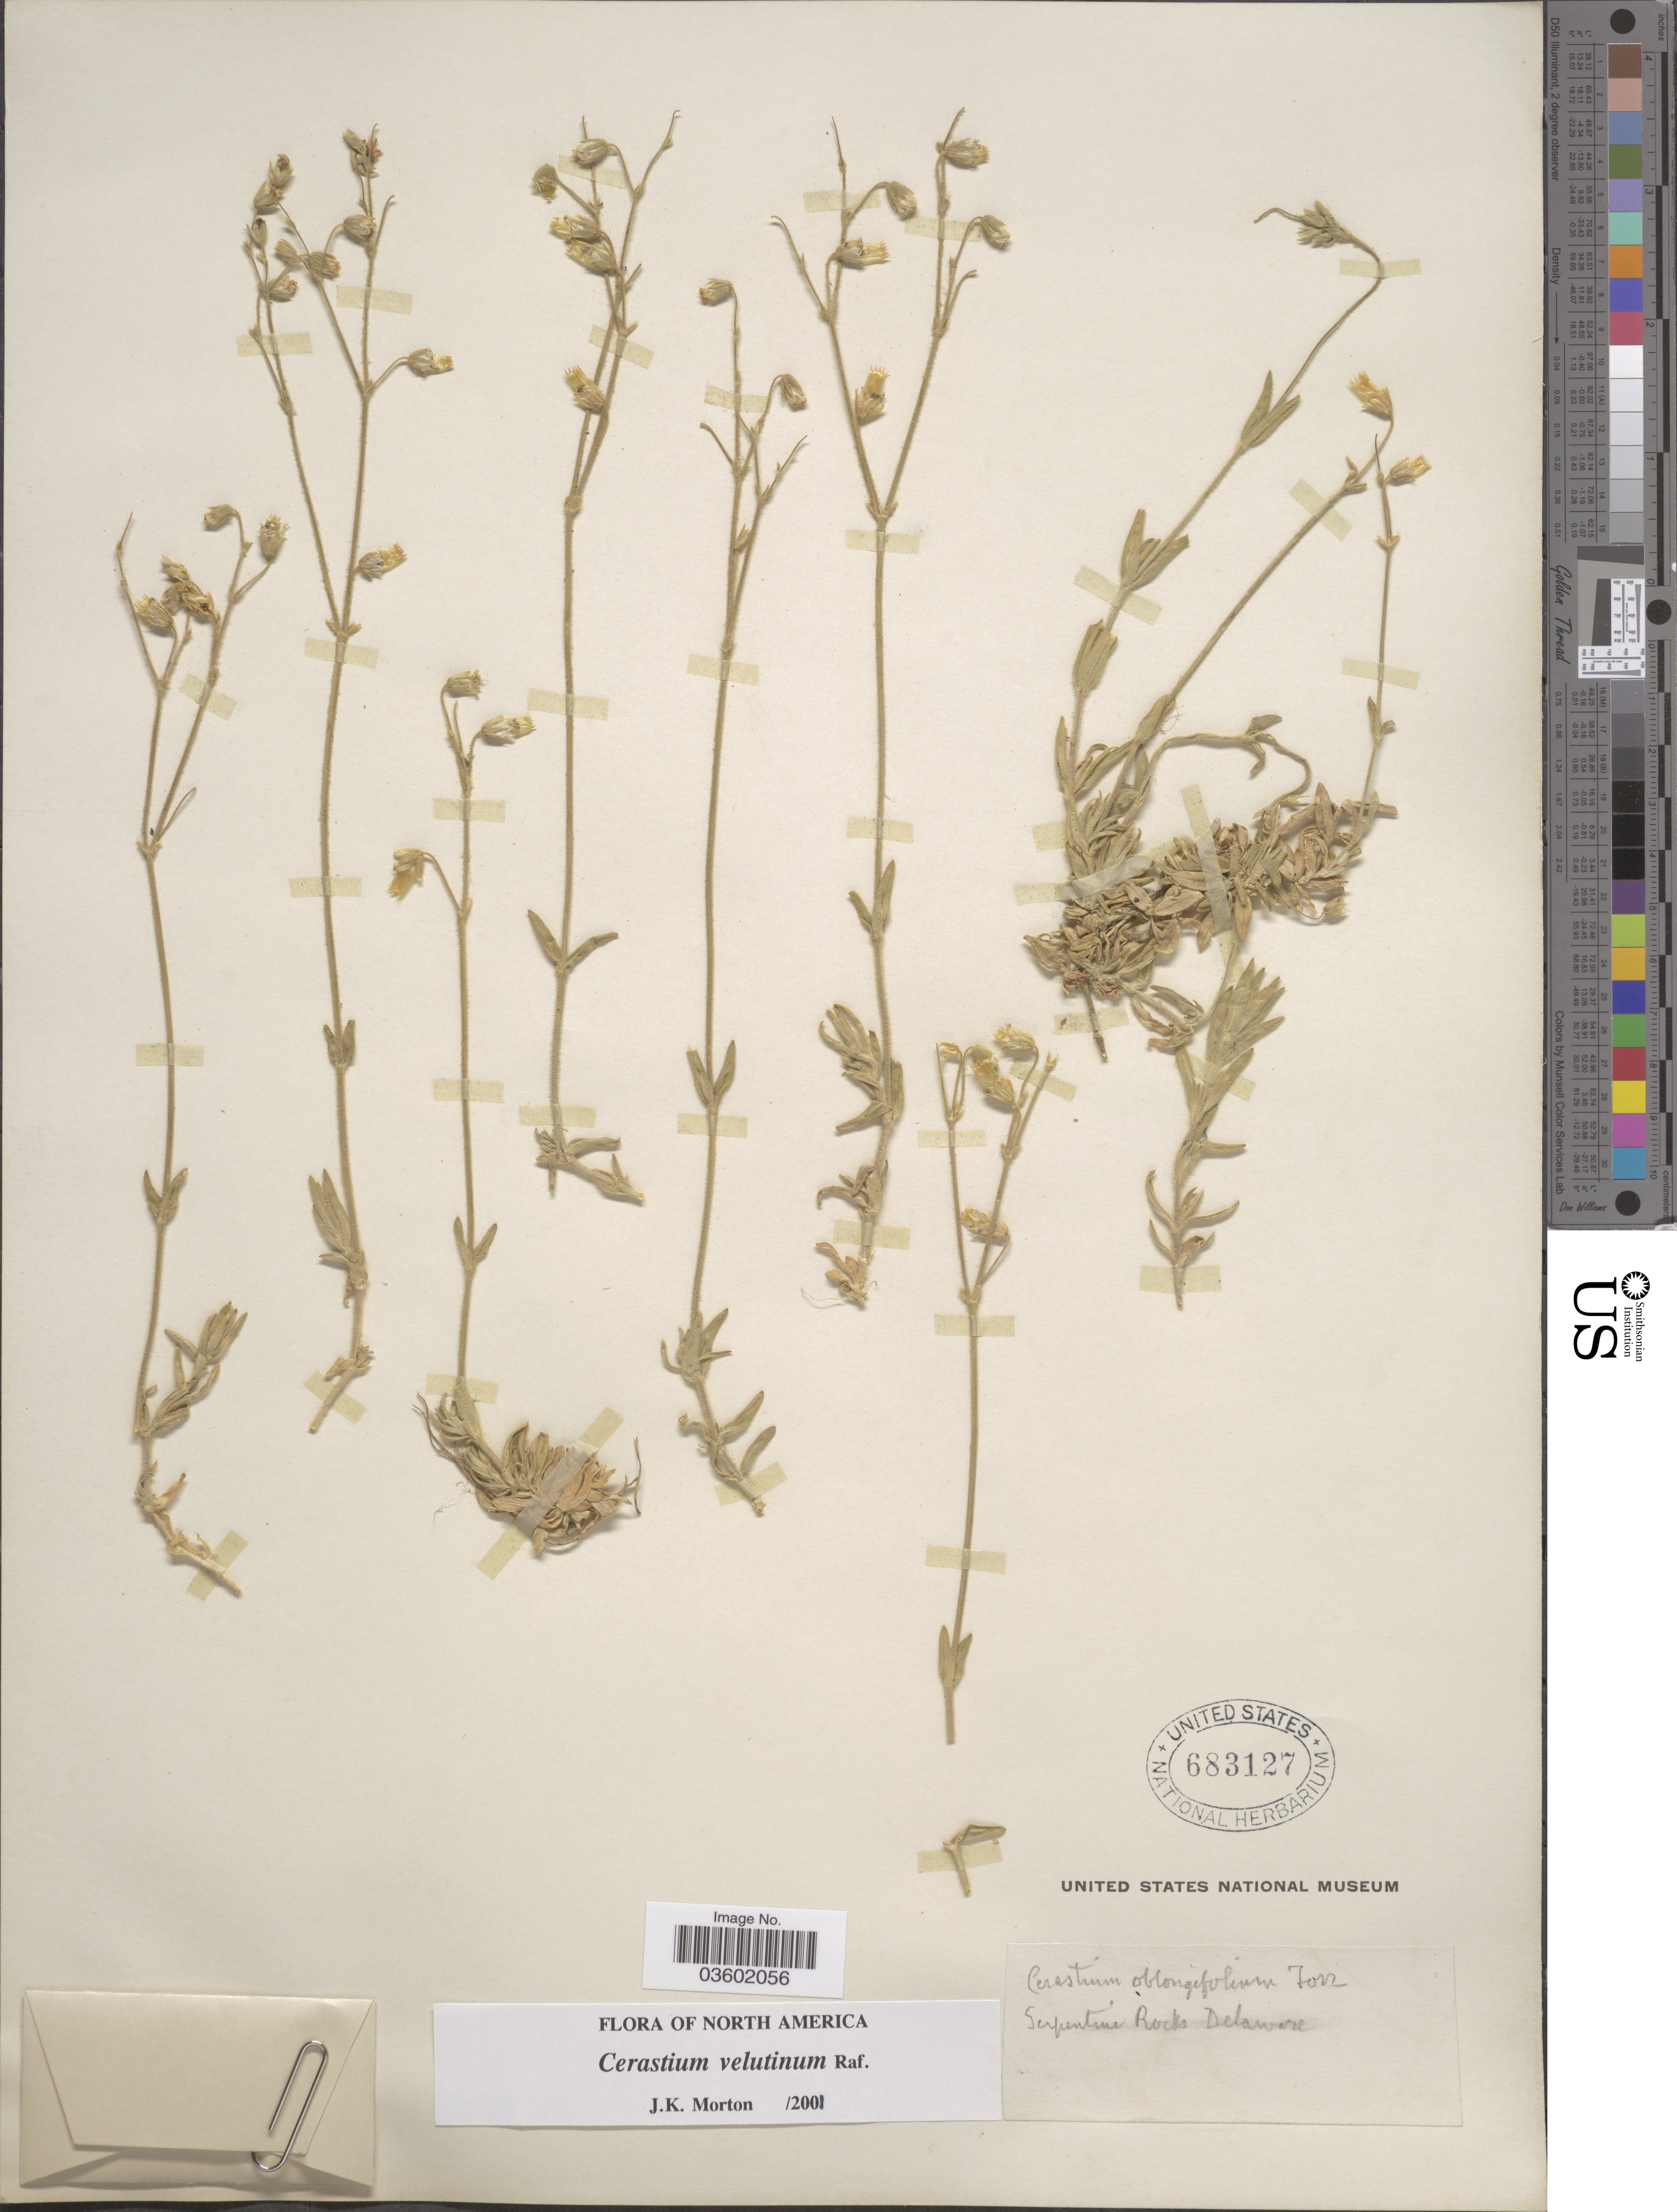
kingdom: Plantae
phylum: Tracheophyta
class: Magnoliopsida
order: Caryophyllales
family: Caryophyllaceae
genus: Cerastium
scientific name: Cerastium velutinum var. velutinum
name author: Raf.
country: United States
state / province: Delaware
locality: Serpentine Rocks.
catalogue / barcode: US 683127